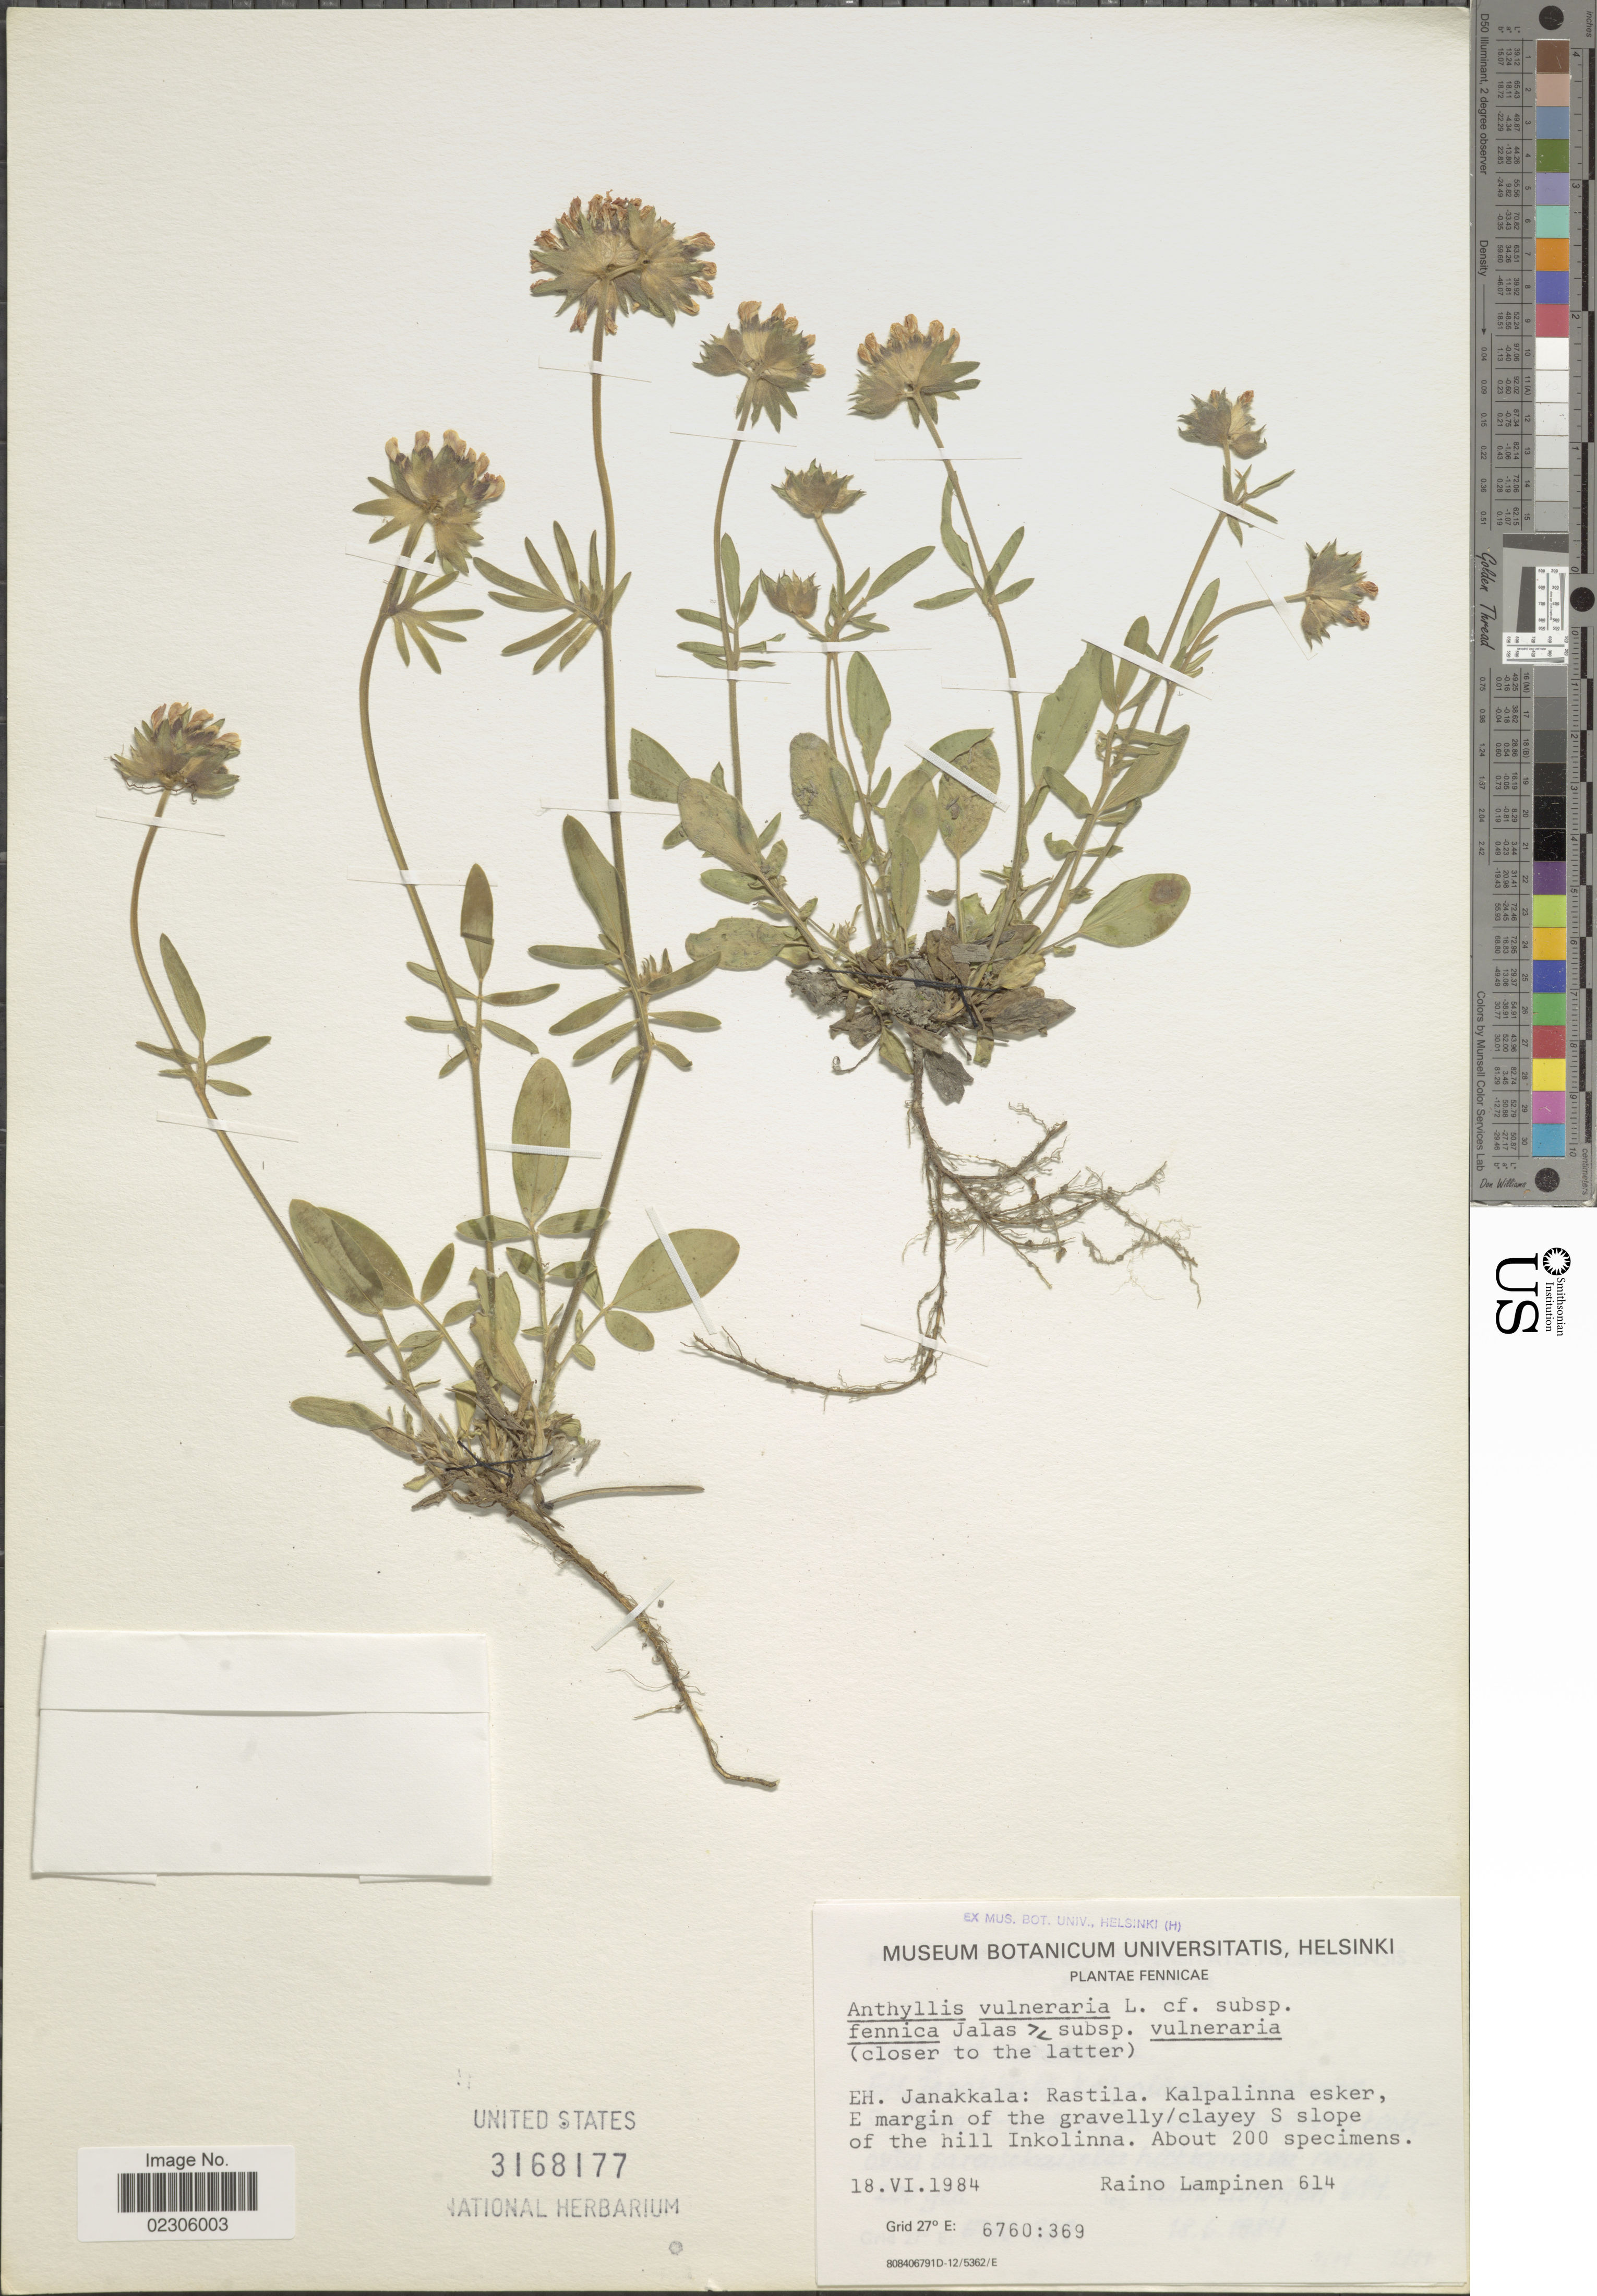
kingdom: Plantae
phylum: Tracheophyta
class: Magnoliopsida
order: Fabales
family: Fabaceae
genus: Anthyllis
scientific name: Anthyllis vulneraria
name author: L.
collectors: R. Lampinen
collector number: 614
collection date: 1984-06-18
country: Finland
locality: Fennicae, EH, Janakkala, Rastila, Kalpalinna esker, E margin of the gravelly/clayey S slope of the hill Inkolinna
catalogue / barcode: US 3168177